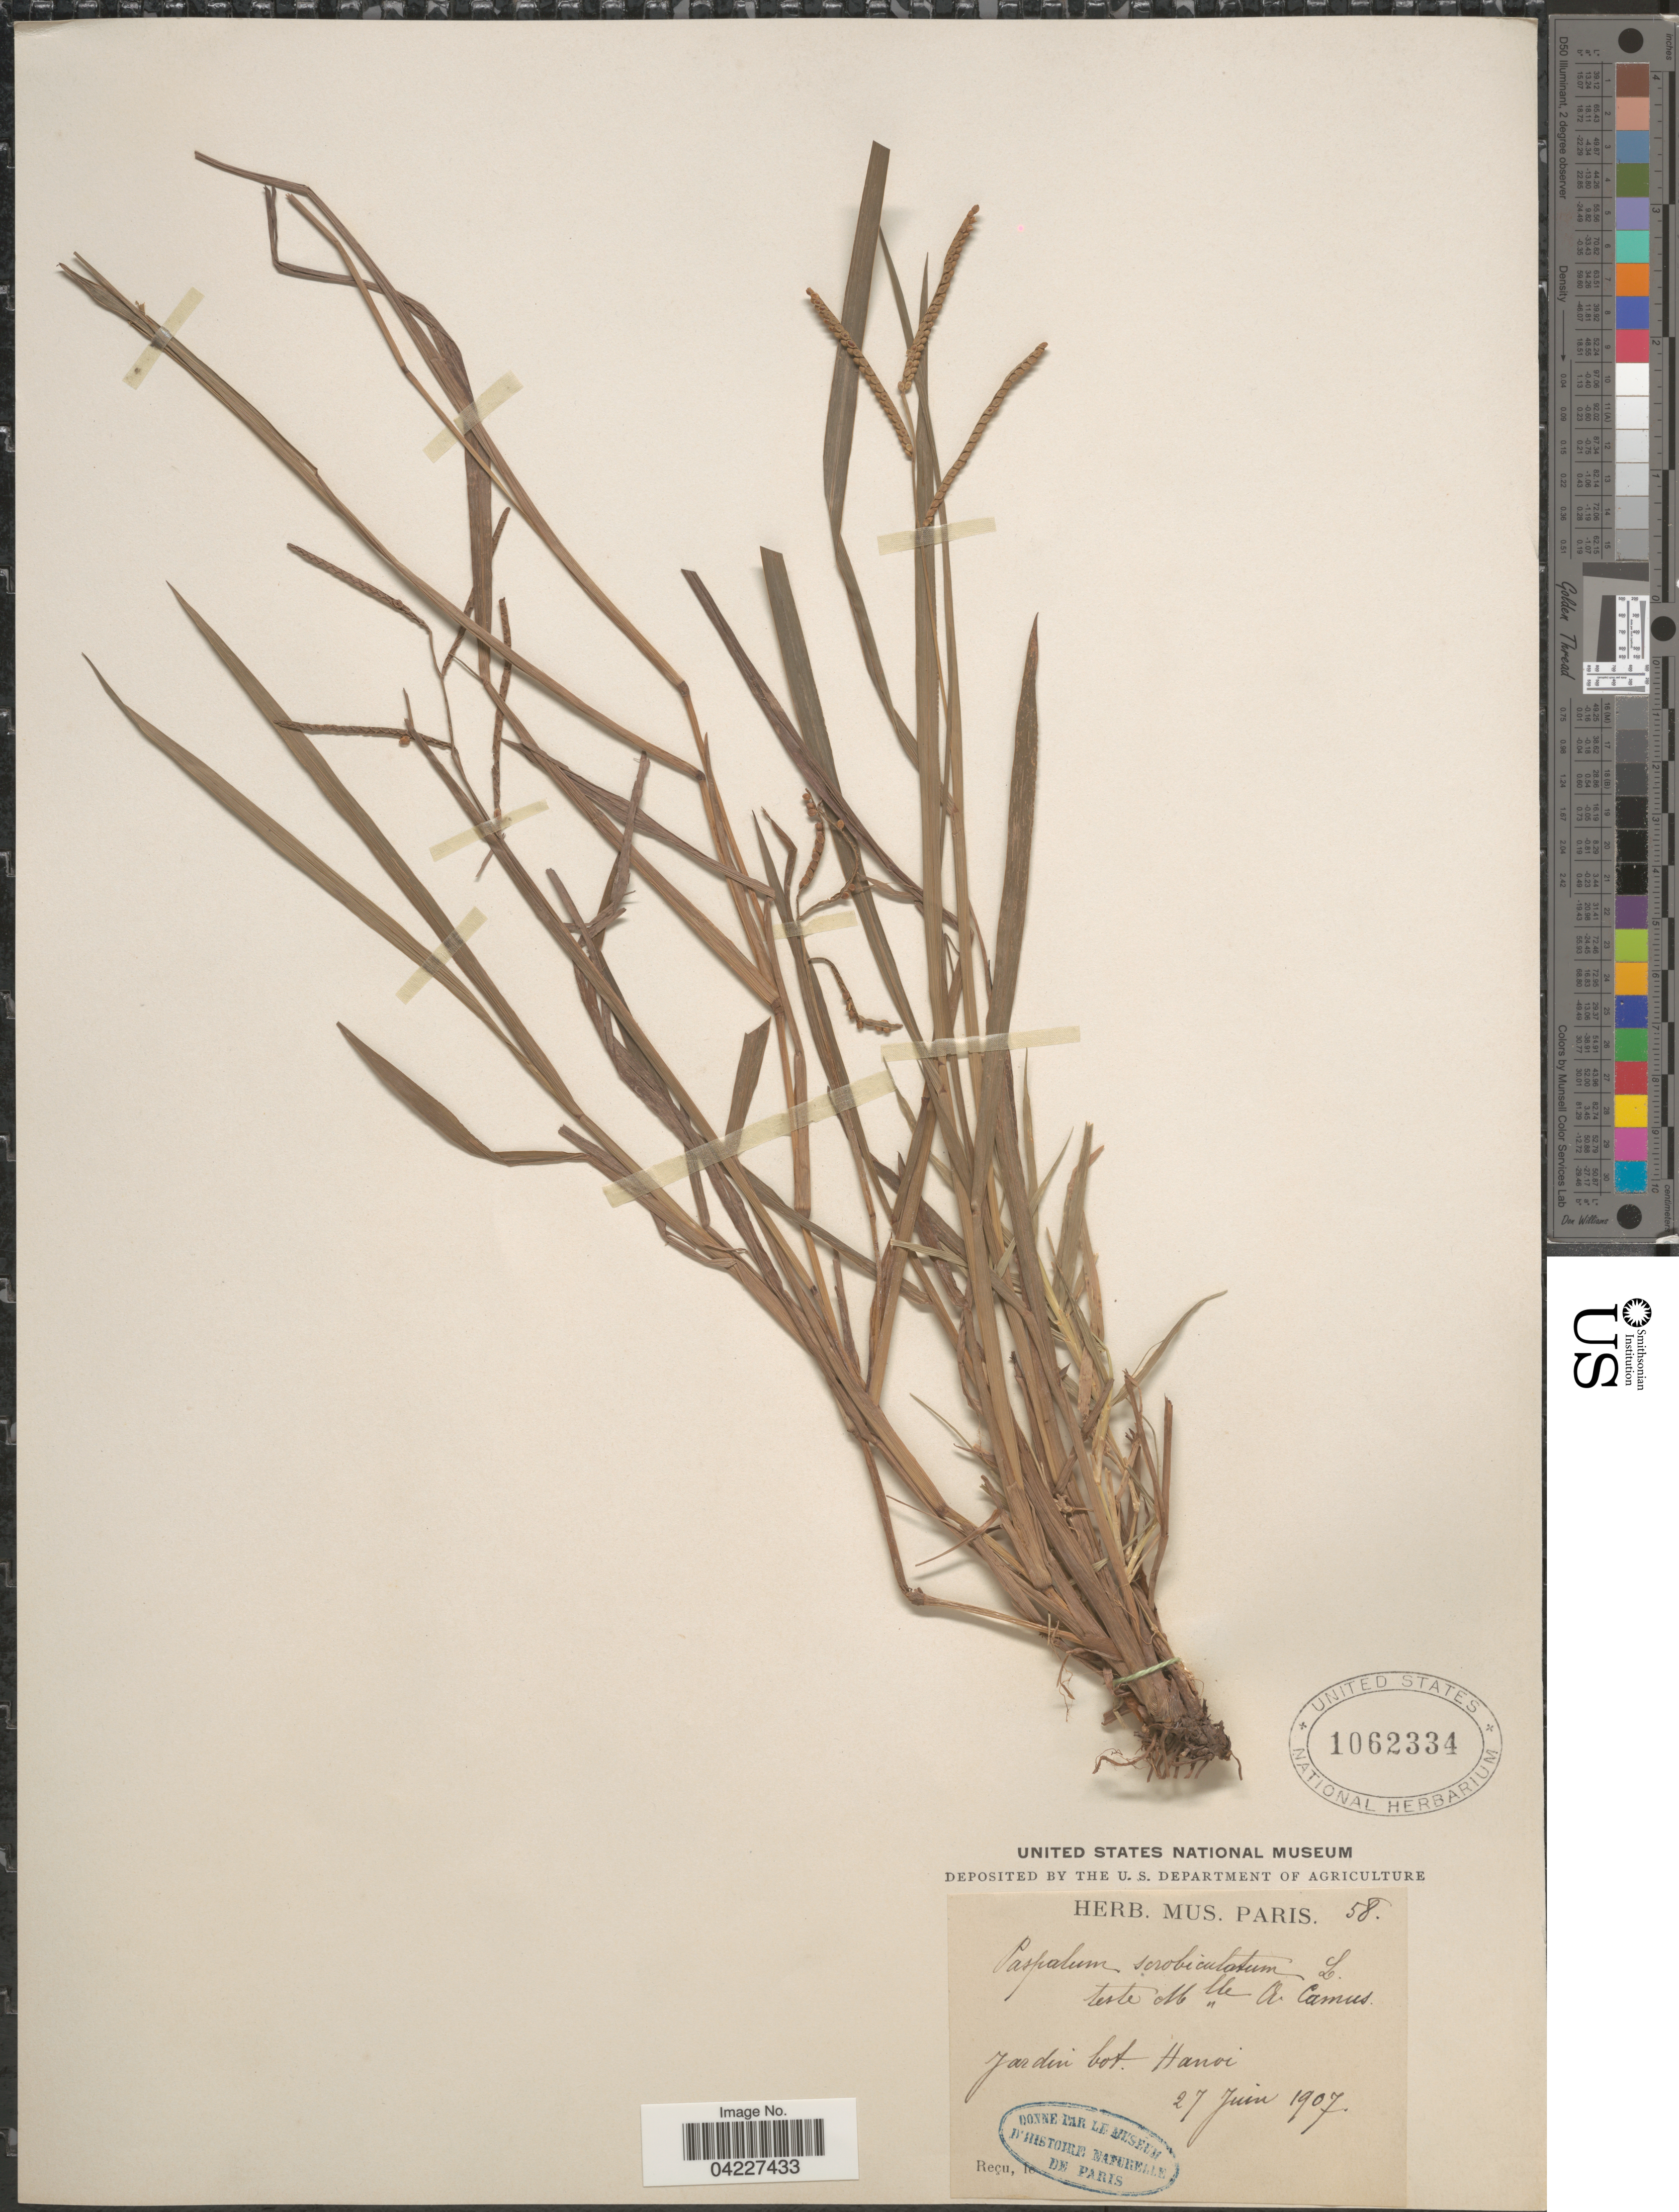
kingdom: Plantae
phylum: Tracheophyta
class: Liliopsida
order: Poales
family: Poaceae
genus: Paspalum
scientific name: Paspalum scrobiculatum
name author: L.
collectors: ex herb. Mus. Paris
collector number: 58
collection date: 1907-06-27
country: Vietnam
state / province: Ha Noi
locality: Jardin bot. Hanoi.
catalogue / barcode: US 1062334